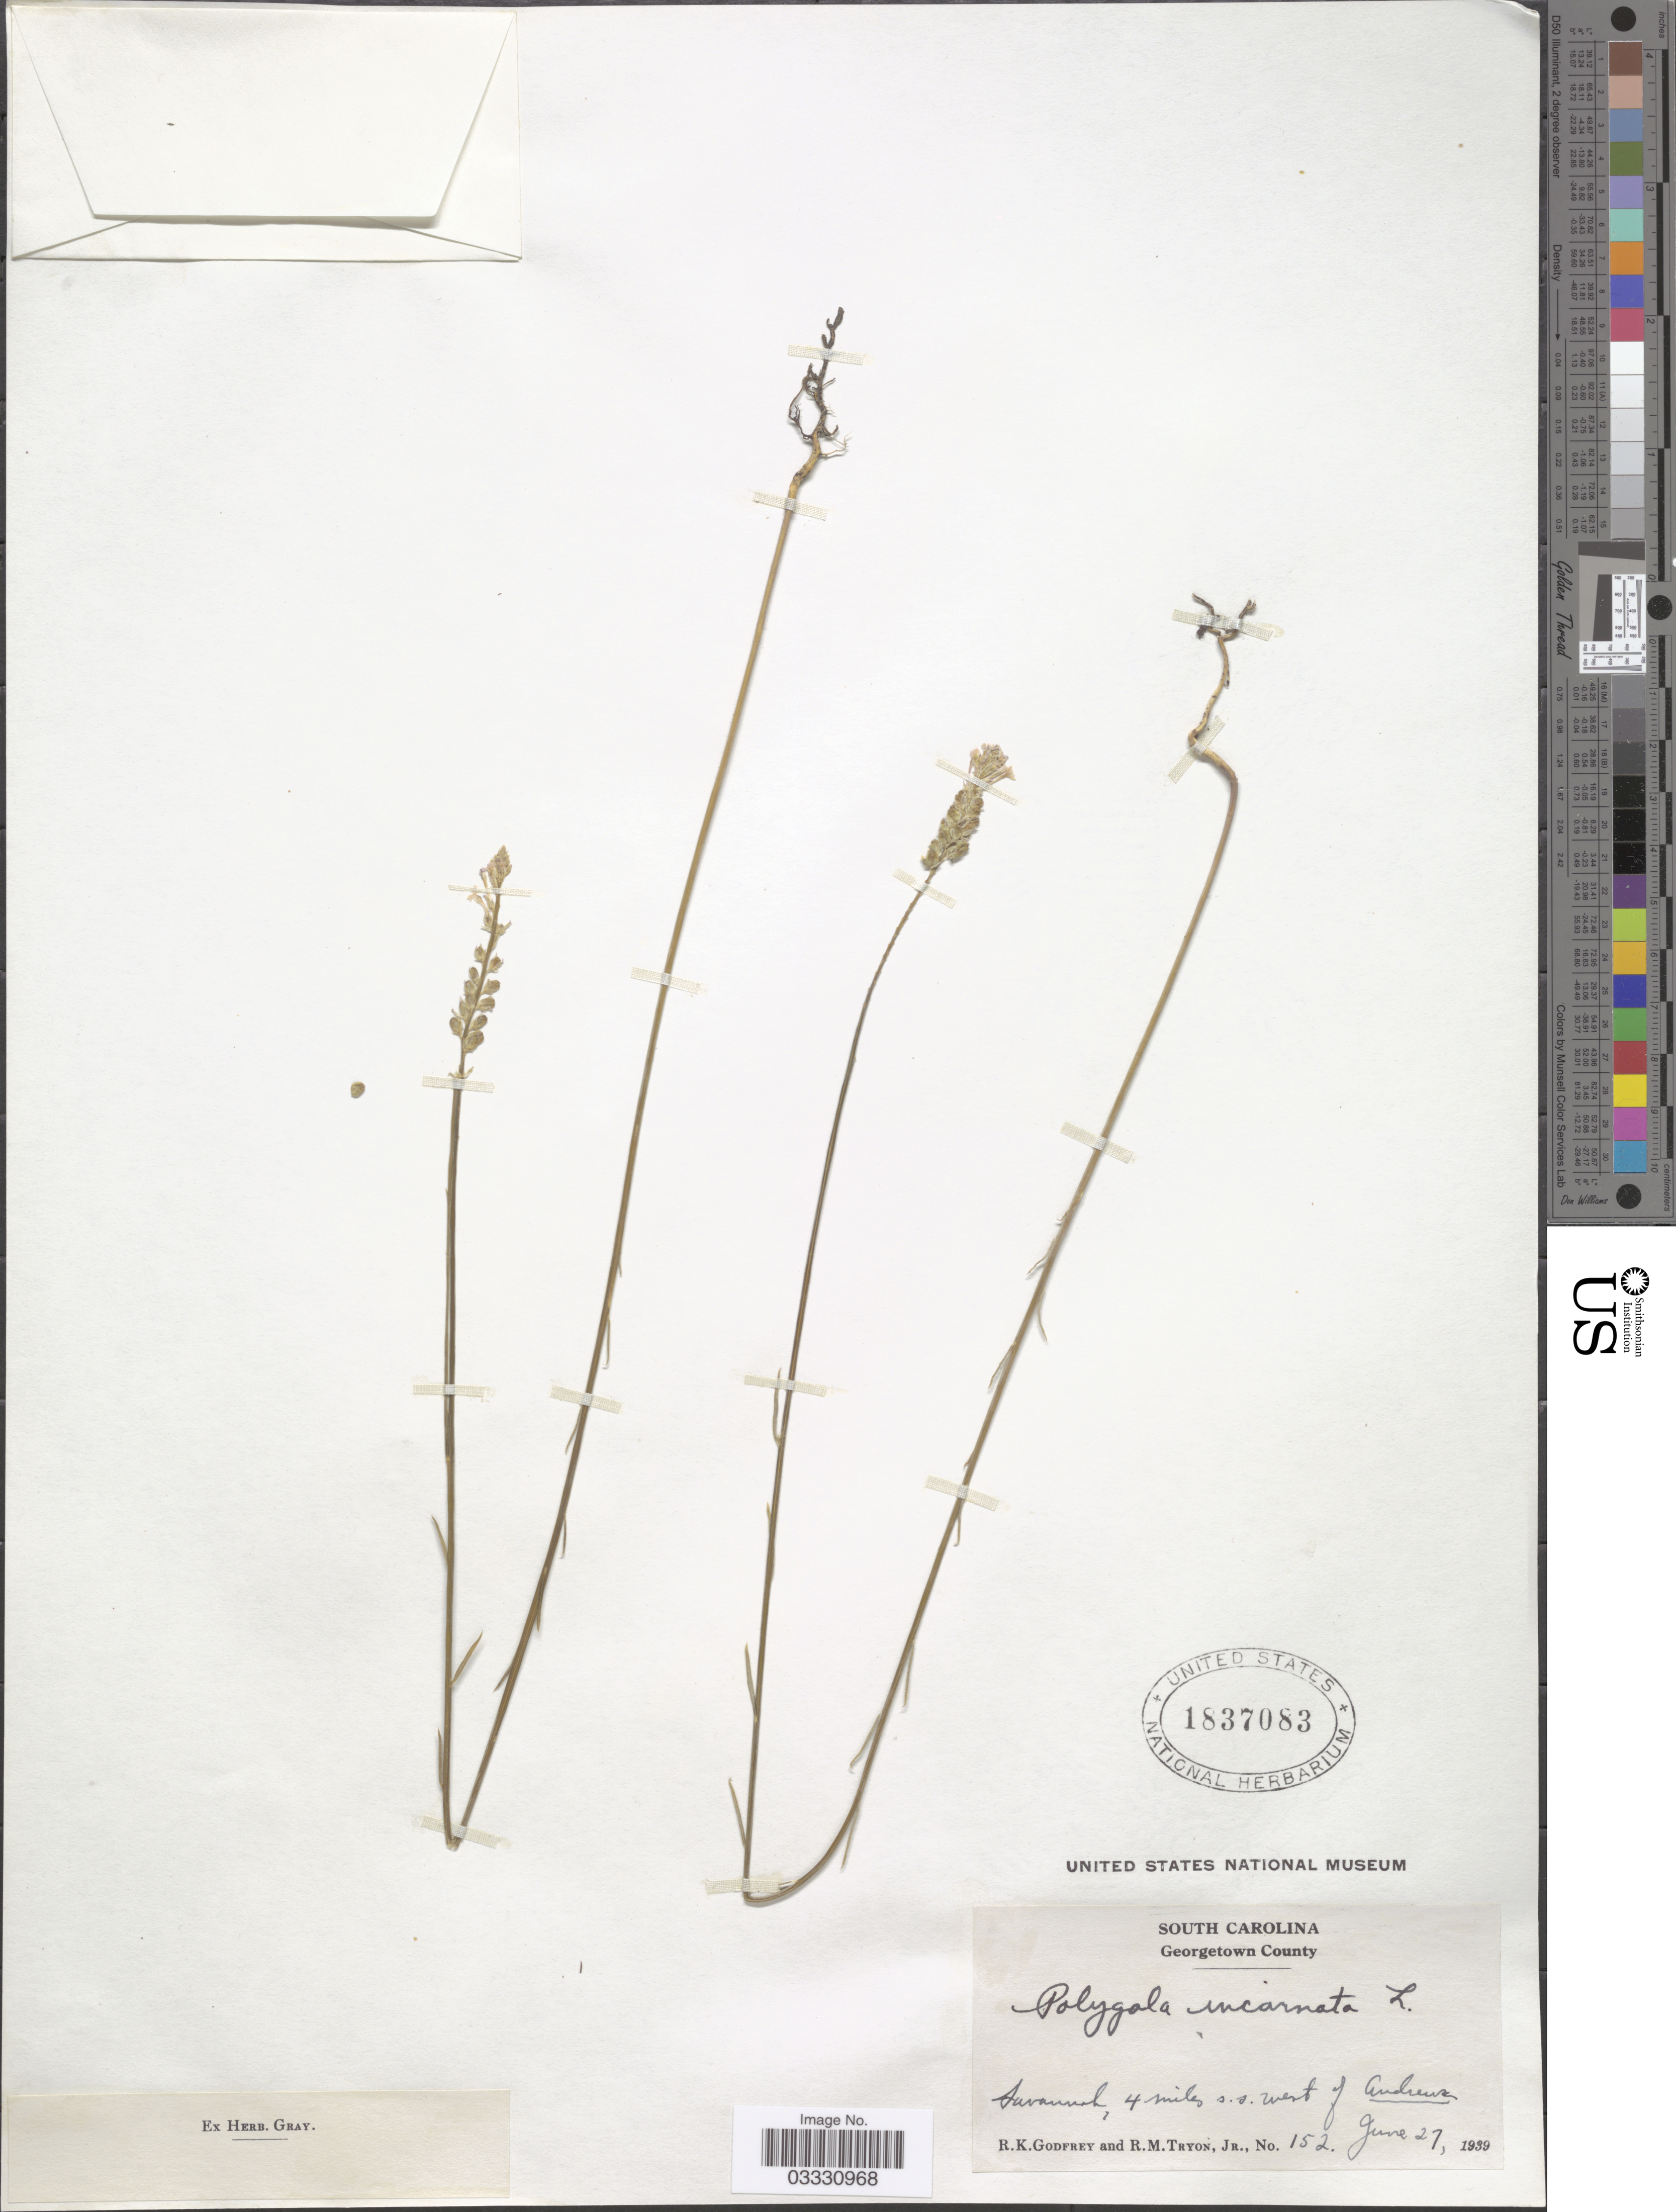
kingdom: Plantae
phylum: Tracheophyta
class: Magnoliopsida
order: Fabales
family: Polygalaceae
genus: Polygala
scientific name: Polygala incarnata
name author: L.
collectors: R. K. Godfrey & R. Tryon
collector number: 152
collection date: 1939-06-27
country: United States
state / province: South Carolina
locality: Georgetown County. 4 miles s.s.west of Andrews.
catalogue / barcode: US 1837083